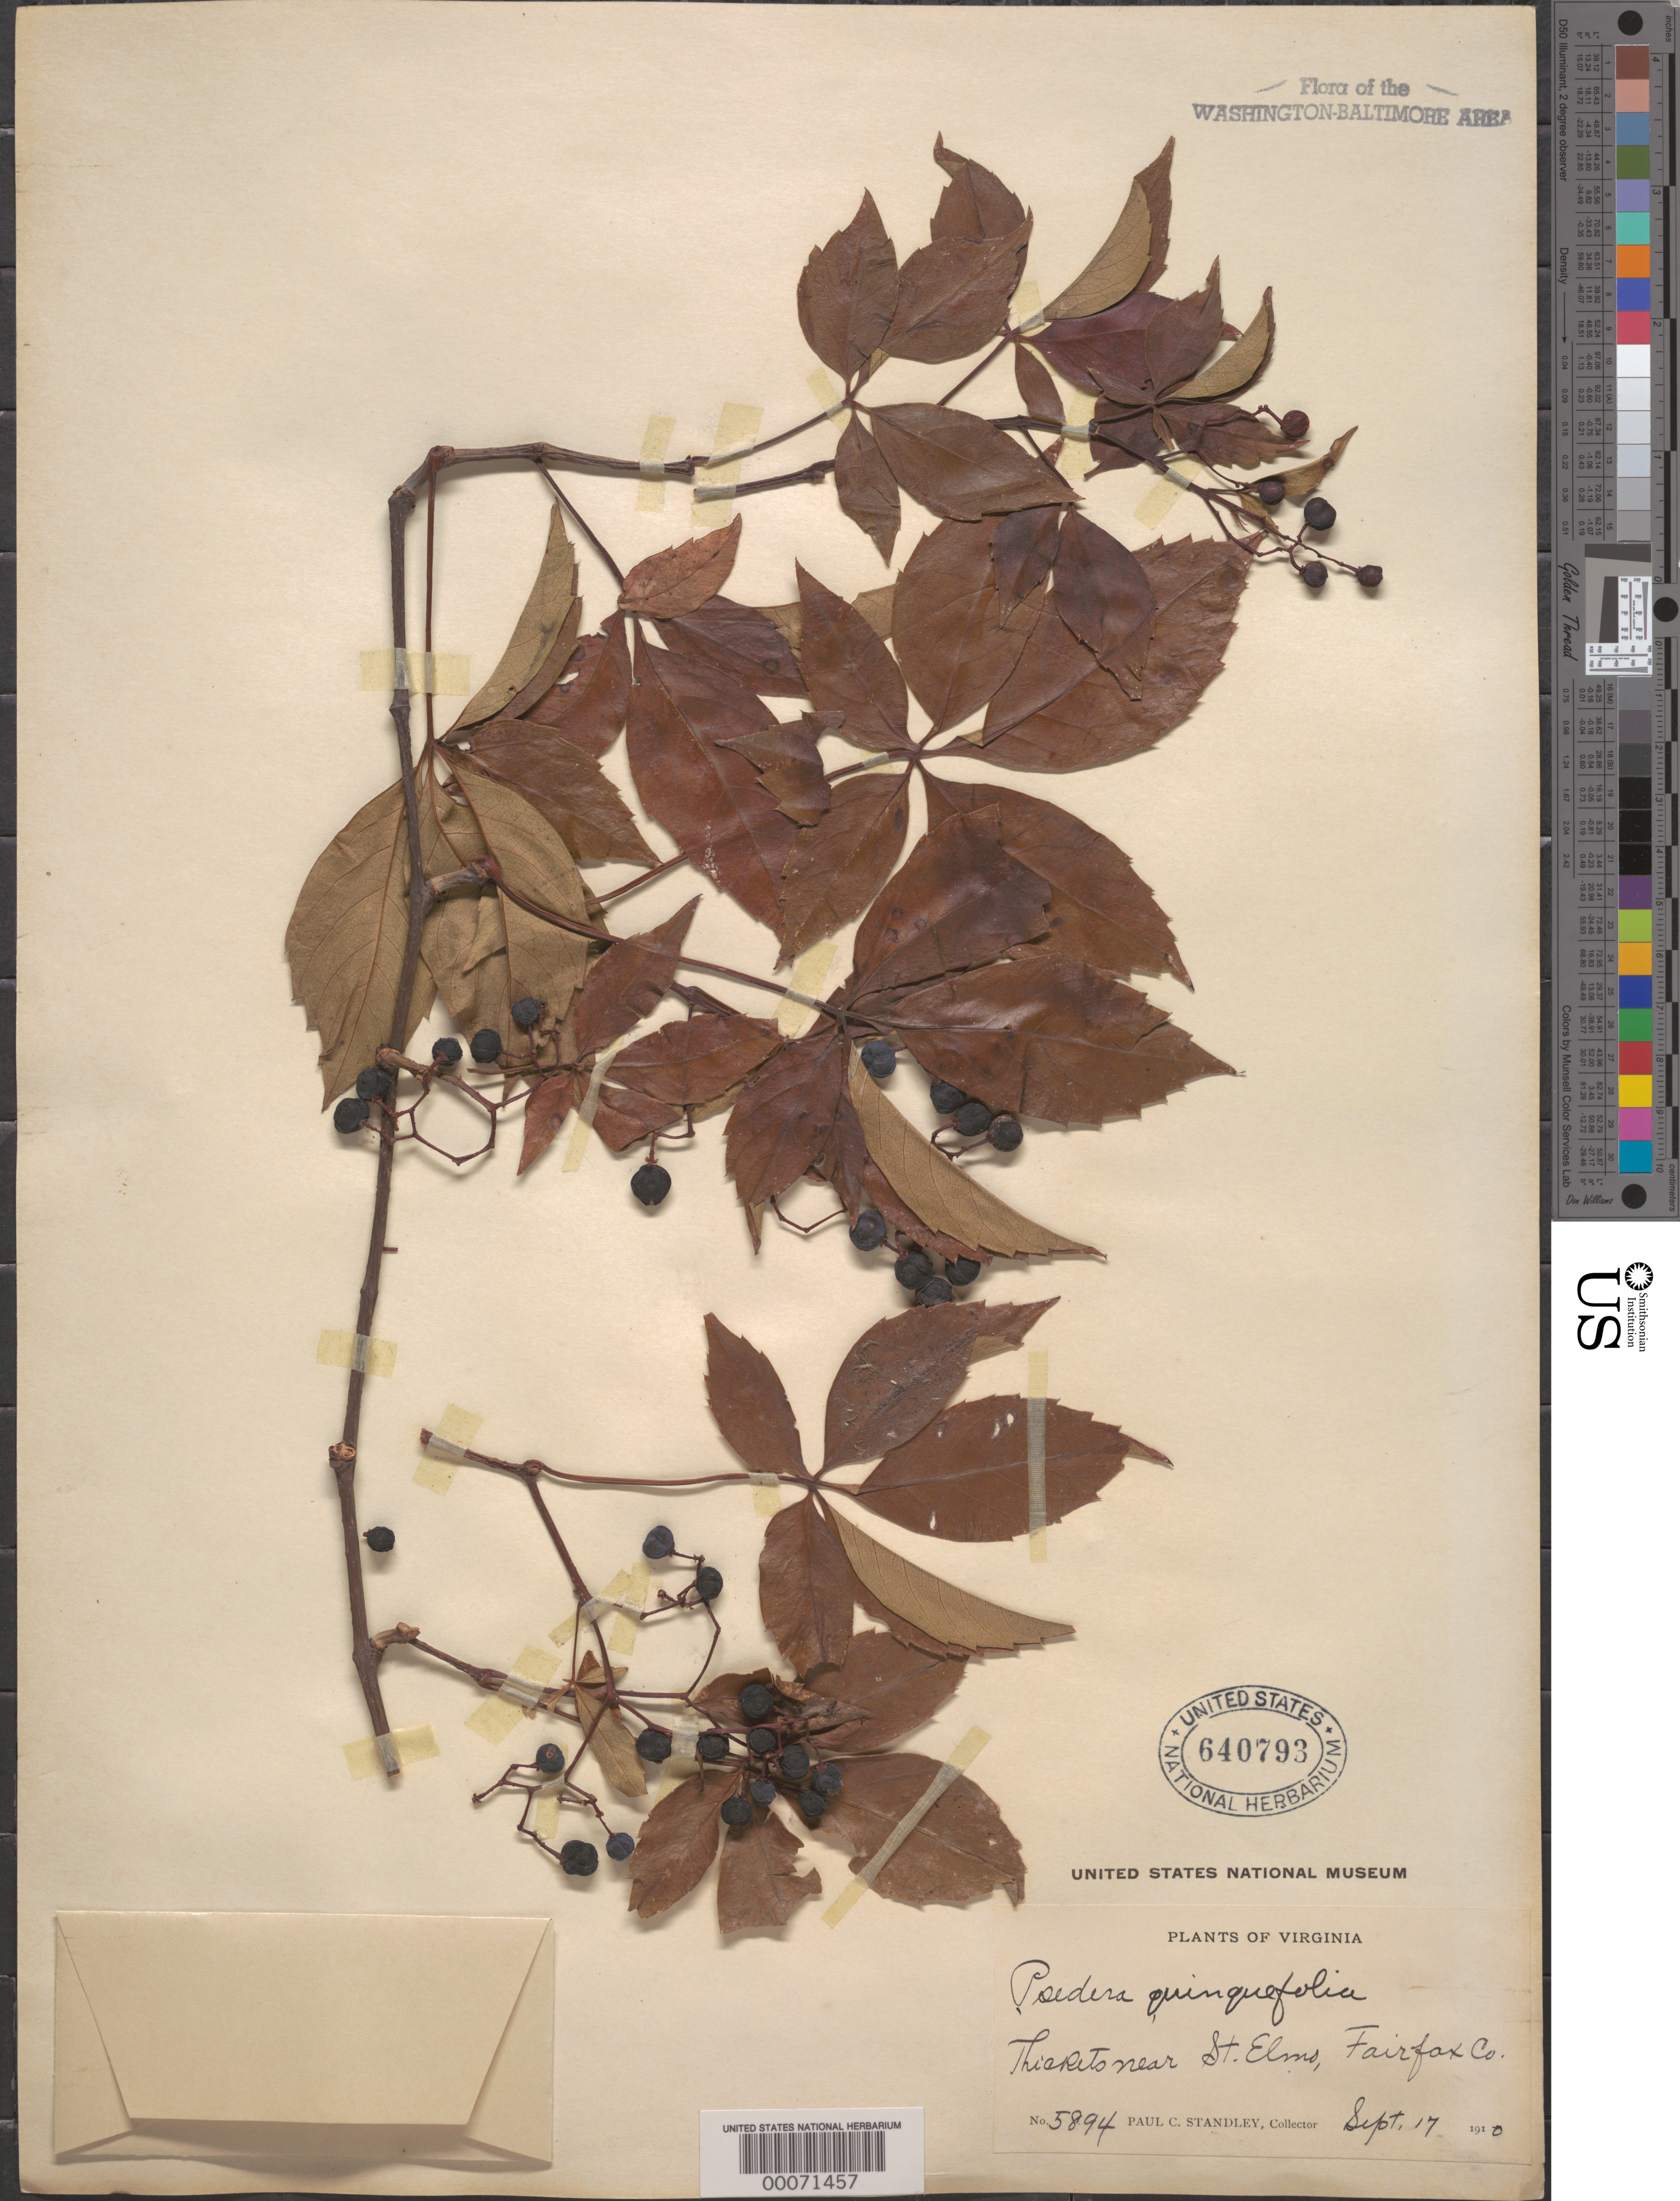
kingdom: Plantae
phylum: Tracheophyta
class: Magnoliopsida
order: Vitales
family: Vitaceae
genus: Parthenocissus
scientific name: Parthenocissus quinquefolia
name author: (L.) Planch.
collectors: P. C. Standley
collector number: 5894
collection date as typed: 17 Sep 1910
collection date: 1910-09-17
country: United States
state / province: Virginia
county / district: Fairfax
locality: St. Elmo vicinity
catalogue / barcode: US 640793